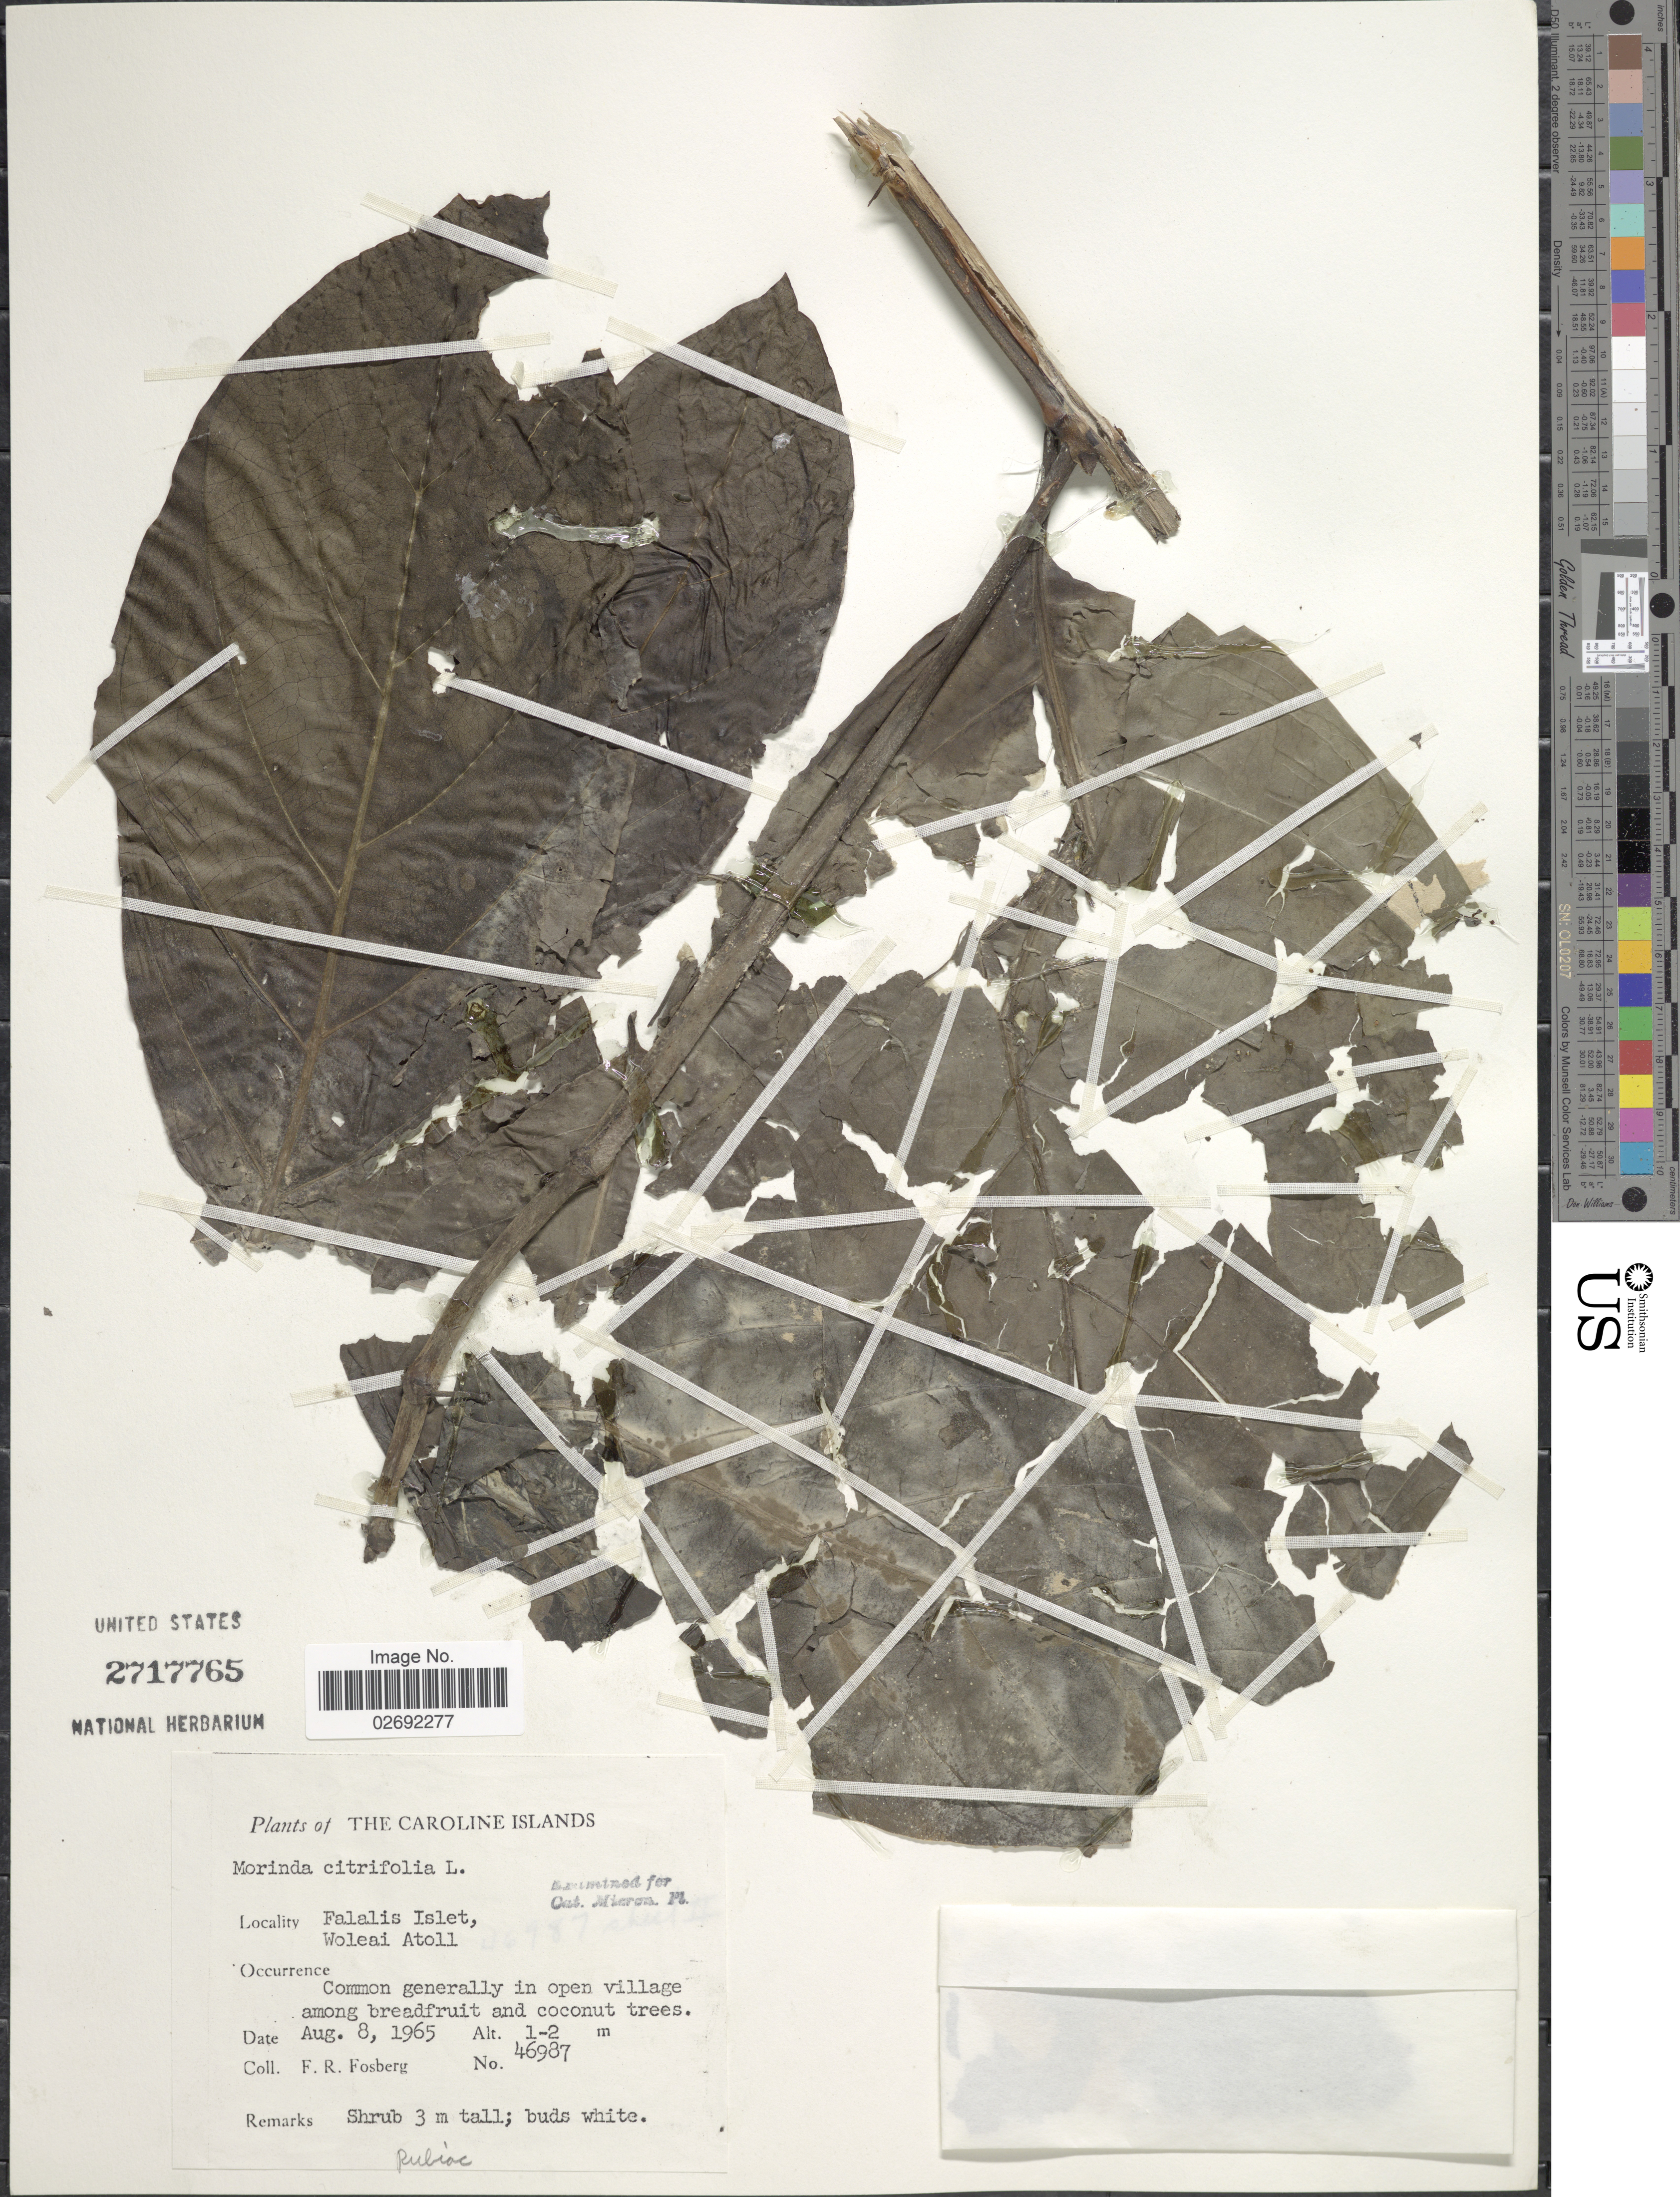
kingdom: Plantae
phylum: Tracheophyta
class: Magnoliopsida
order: Gentianales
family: Rubiaceae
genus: Morinda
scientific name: Morinda citrifolia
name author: L.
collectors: F. R. Fosberg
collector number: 46987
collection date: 1965-08-08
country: Micronesia, Federated States of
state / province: Yap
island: Woleai Atoll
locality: Caroline Islands. Falalis Islet, Woleai Atoll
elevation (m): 1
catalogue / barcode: US 2717765